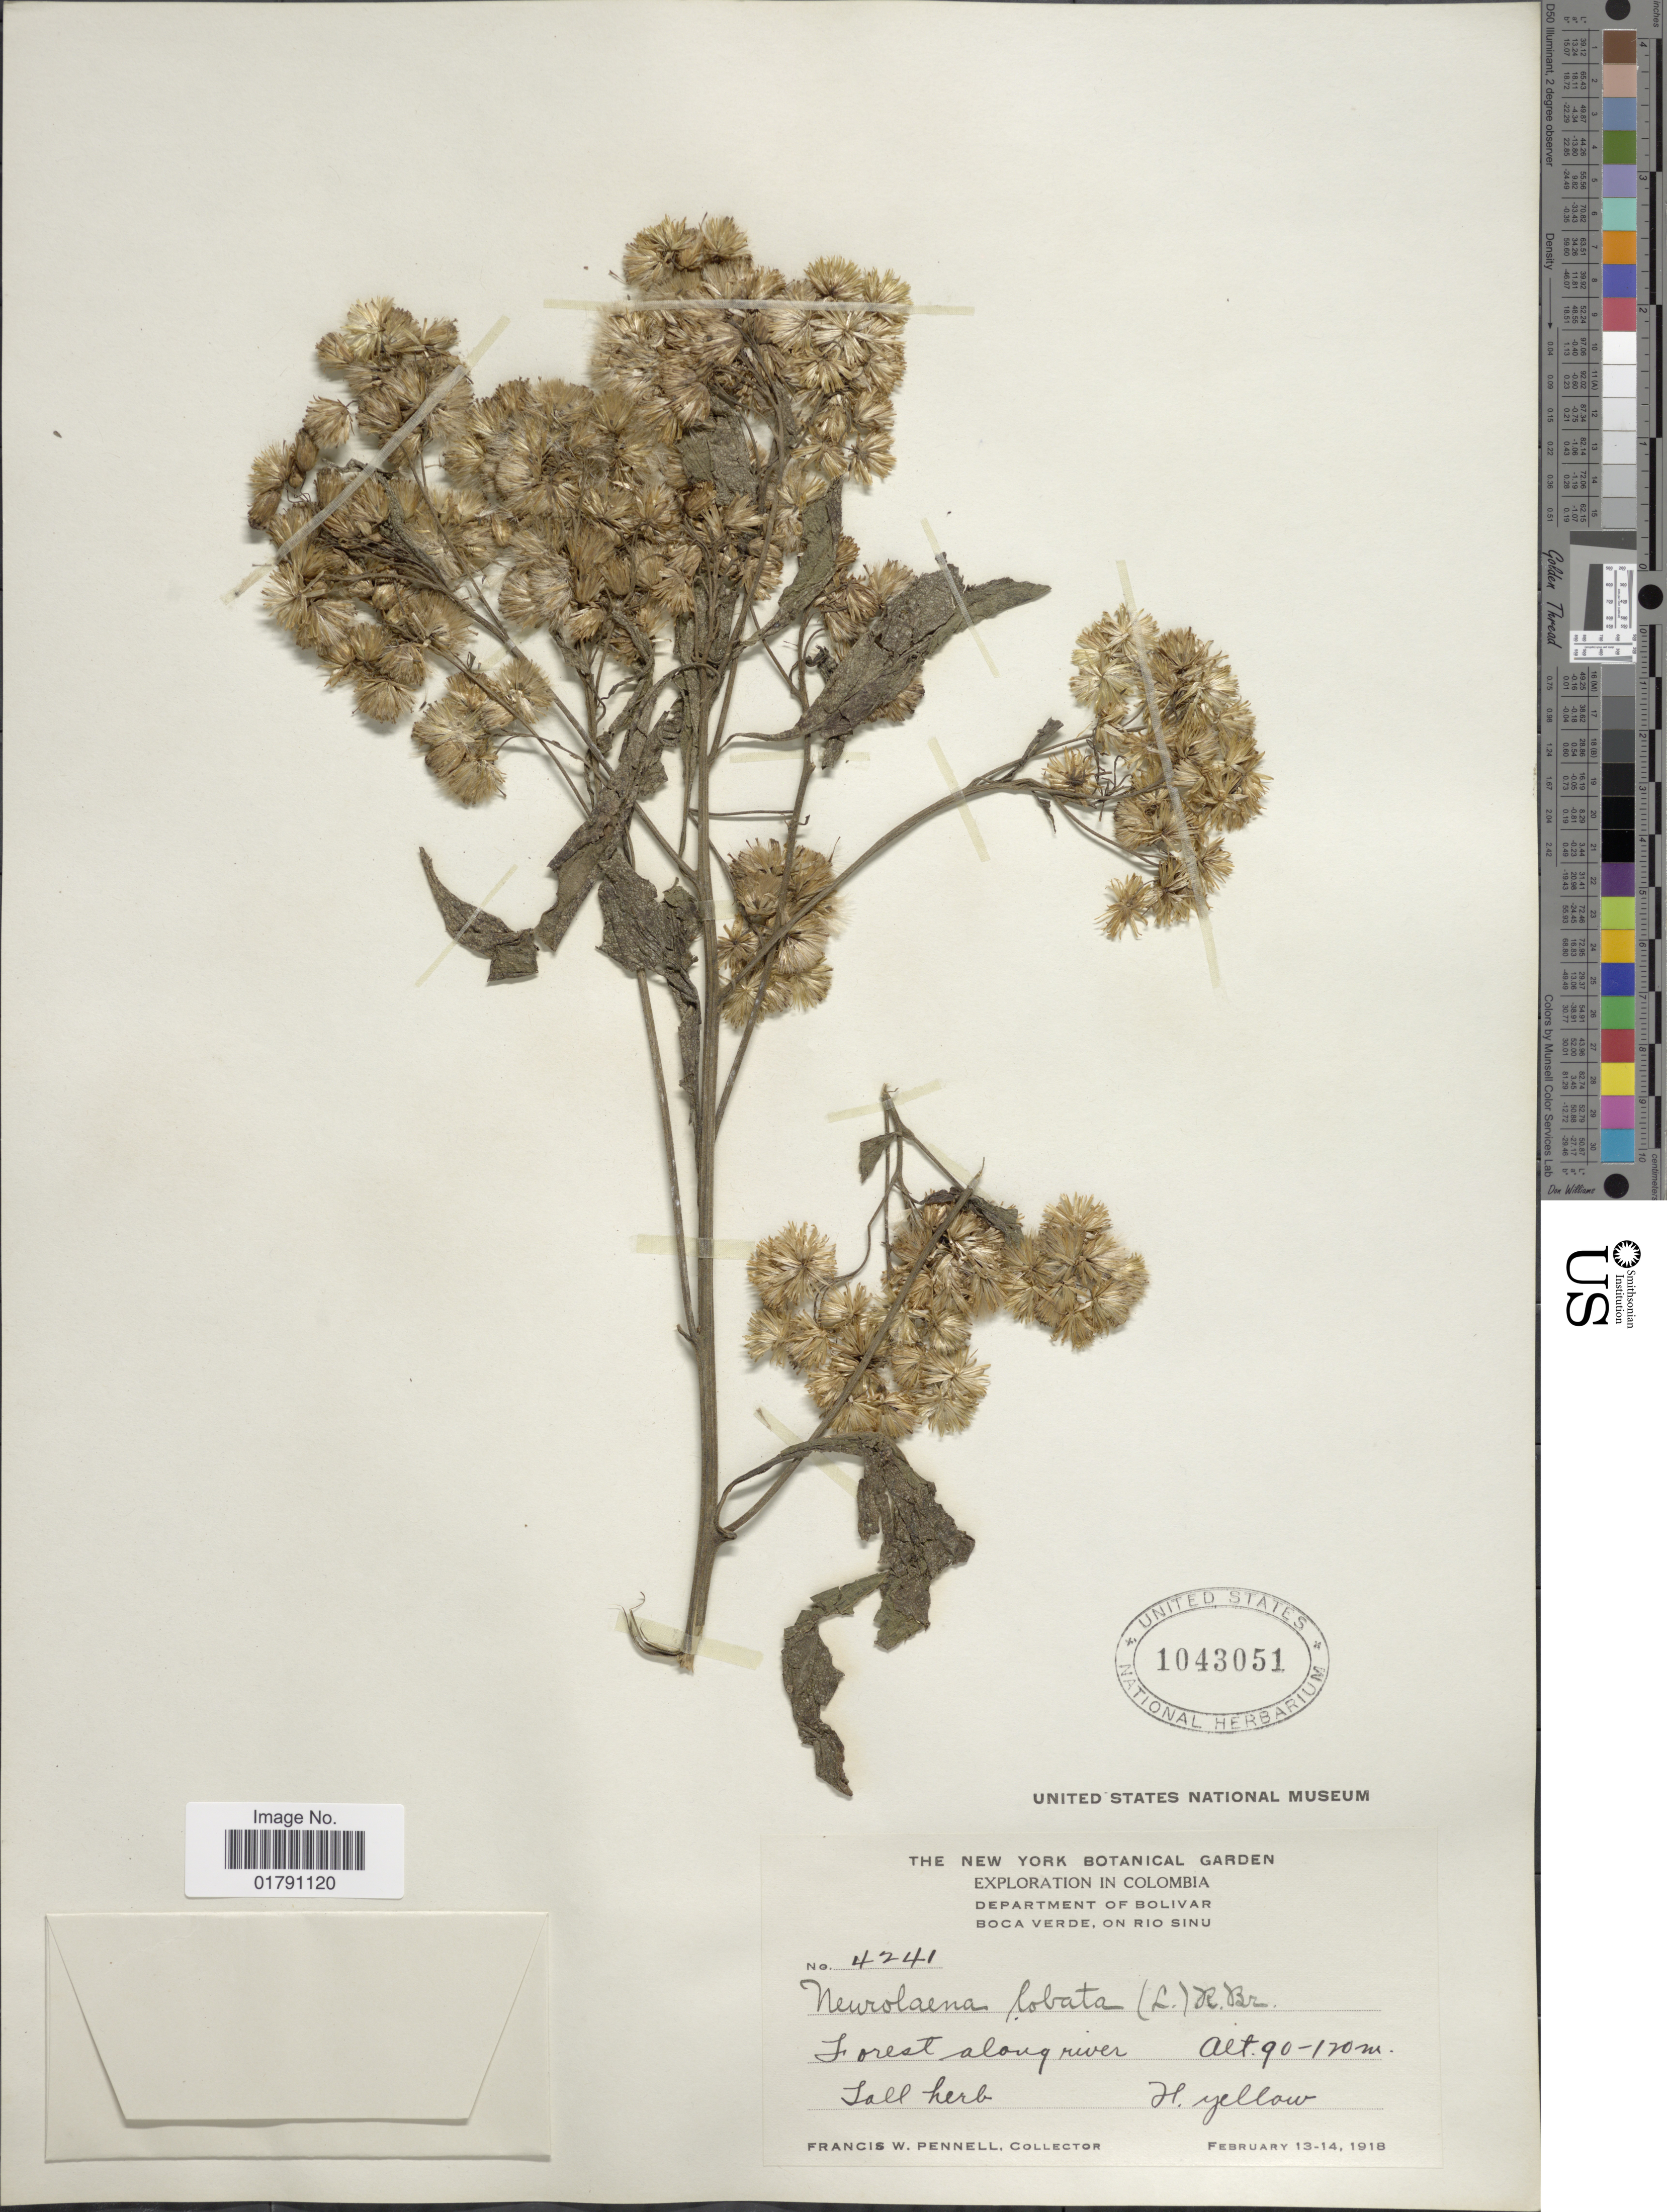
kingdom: Plantae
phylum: Tracheophyta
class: Magnoliopsida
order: Asterales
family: Asteraceae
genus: Neurolaena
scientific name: Neurolaena lobata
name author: (L.) R. Br. ex Cass.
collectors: F. W. Pennell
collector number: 4241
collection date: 1918-02-13/1918-02-14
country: Colombia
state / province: Bolívar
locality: Boca Verde, on Rio Sinu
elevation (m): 90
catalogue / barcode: US 1043051